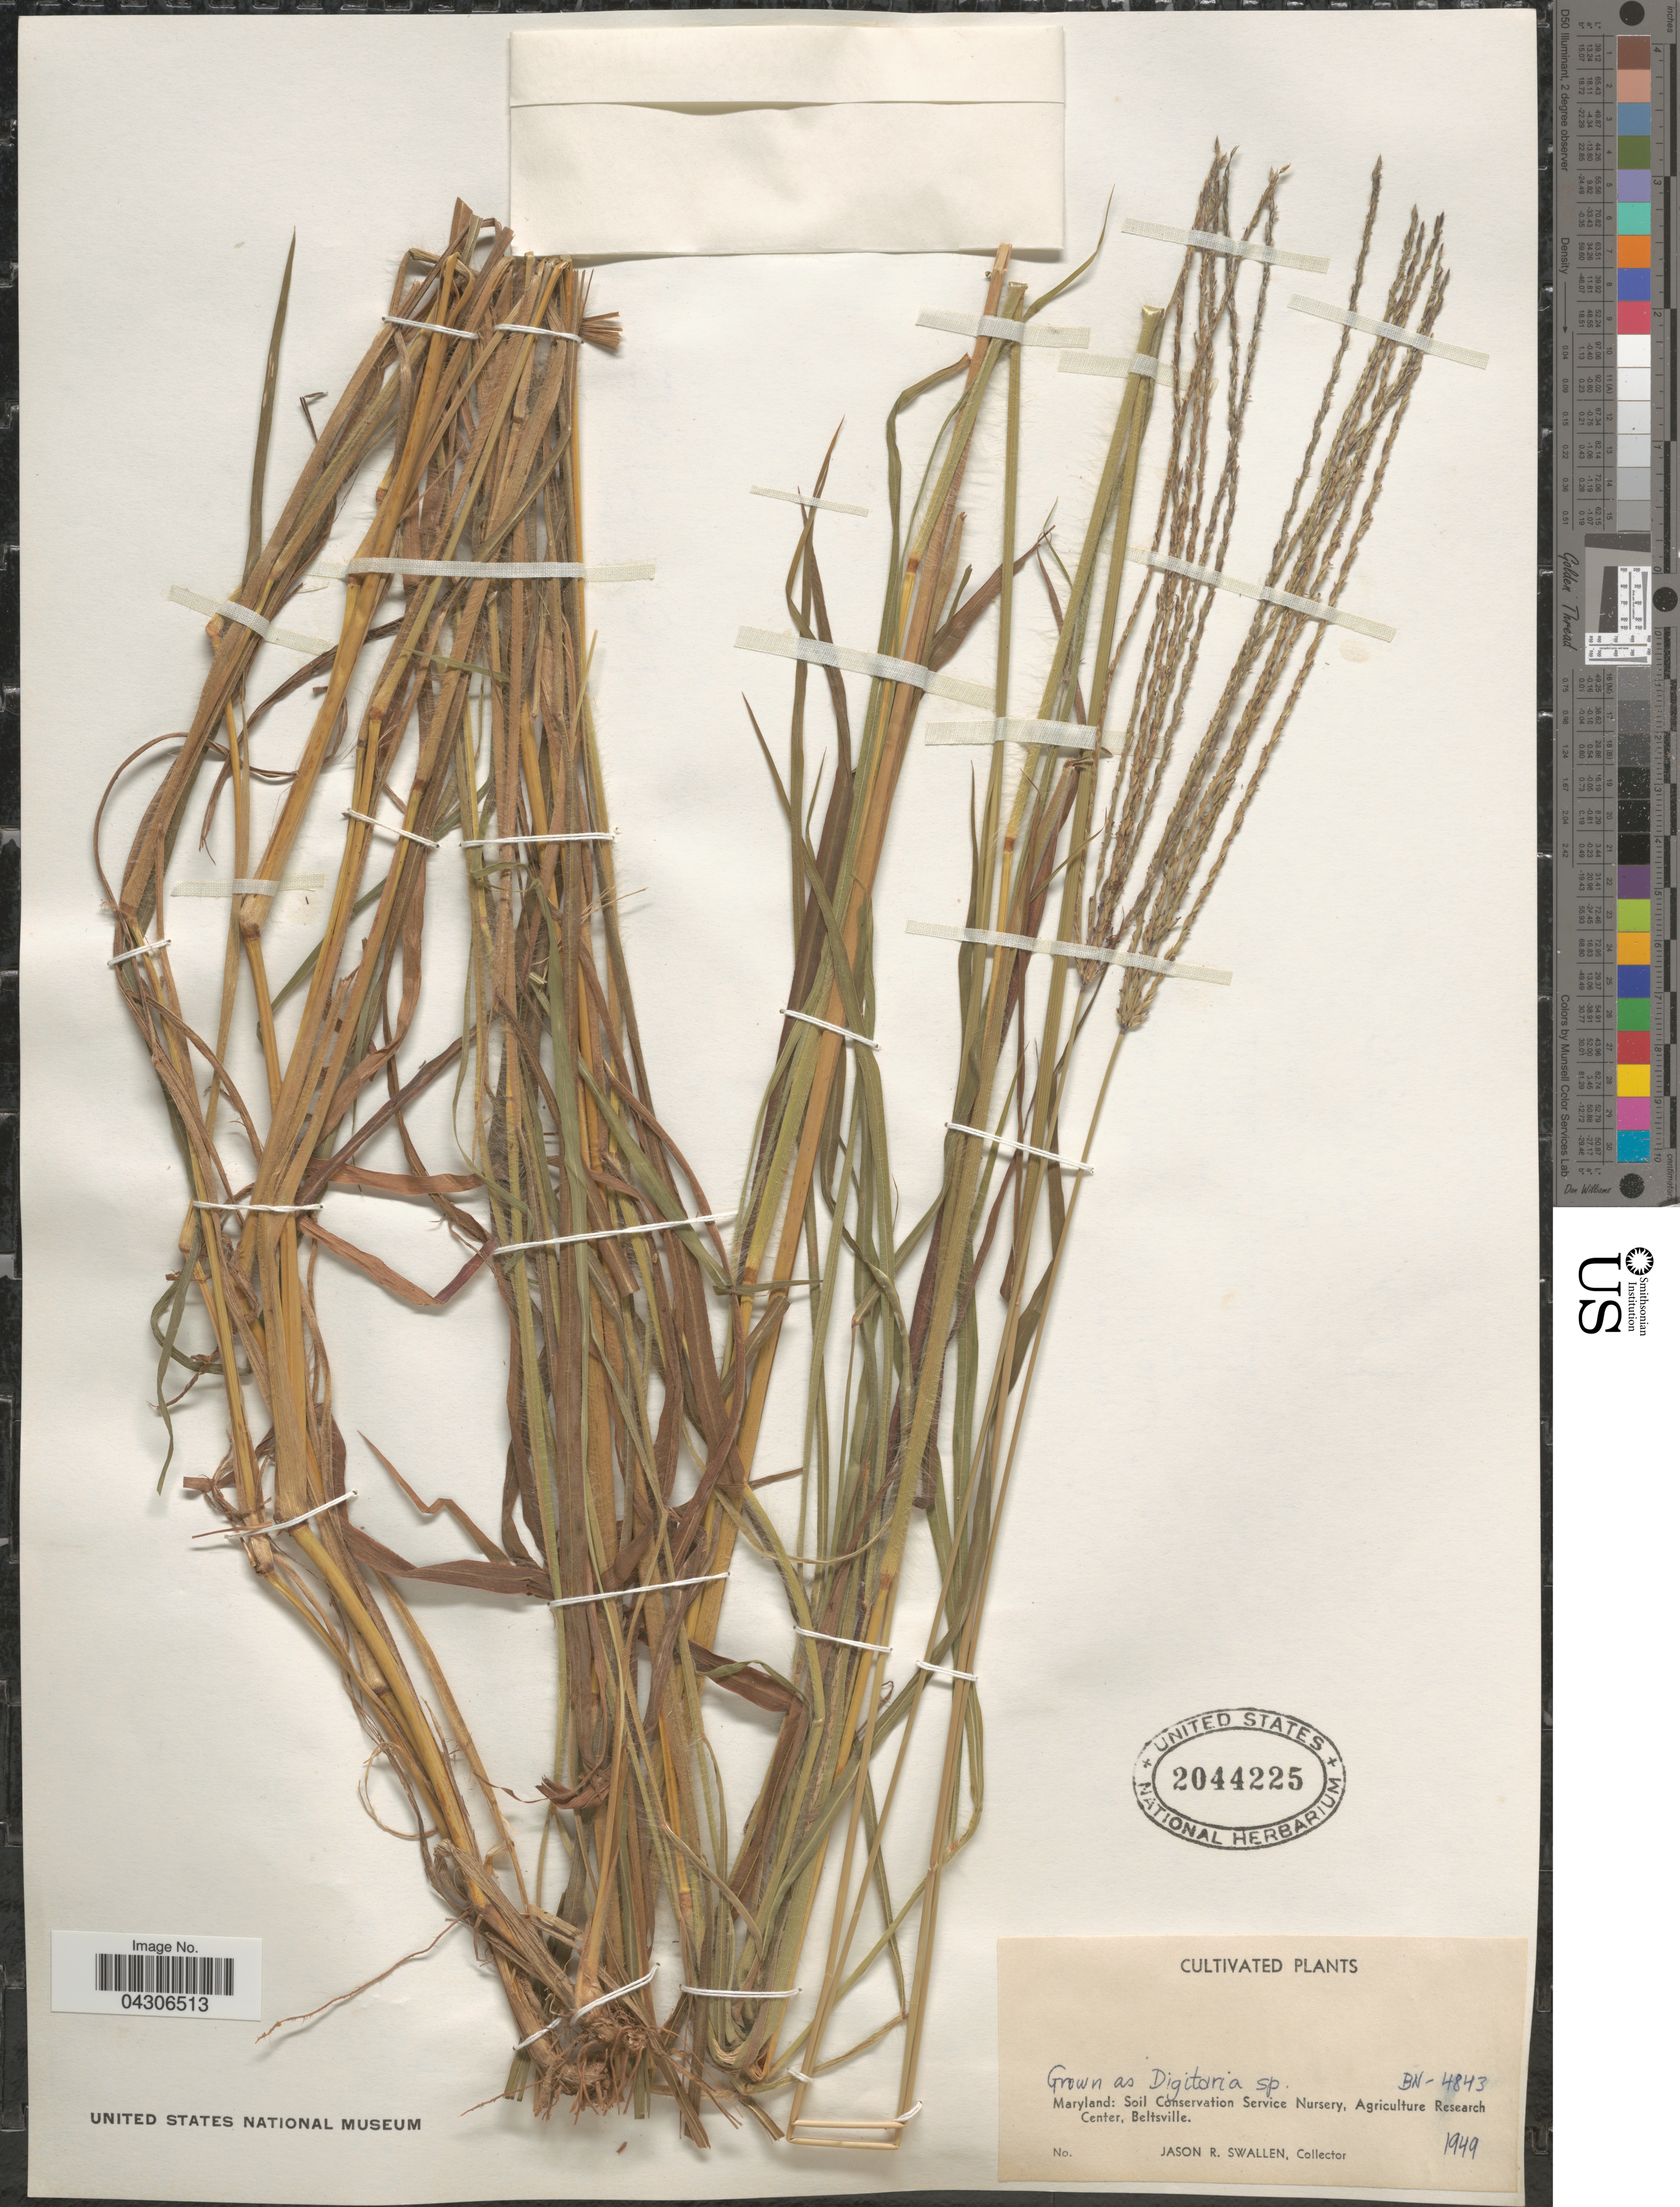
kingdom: Plantae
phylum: Tracheophyta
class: Liliopsida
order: Poales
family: Poaceae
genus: Digitaria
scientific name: Digitaria sp.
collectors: J. R. Swallen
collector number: BN-4843?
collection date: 1949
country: United States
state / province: Maryland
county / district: Prince George's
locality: Soil Conservation Service Nursery, Agriculture Research Center, Beltsville.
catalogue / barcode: US 2044225